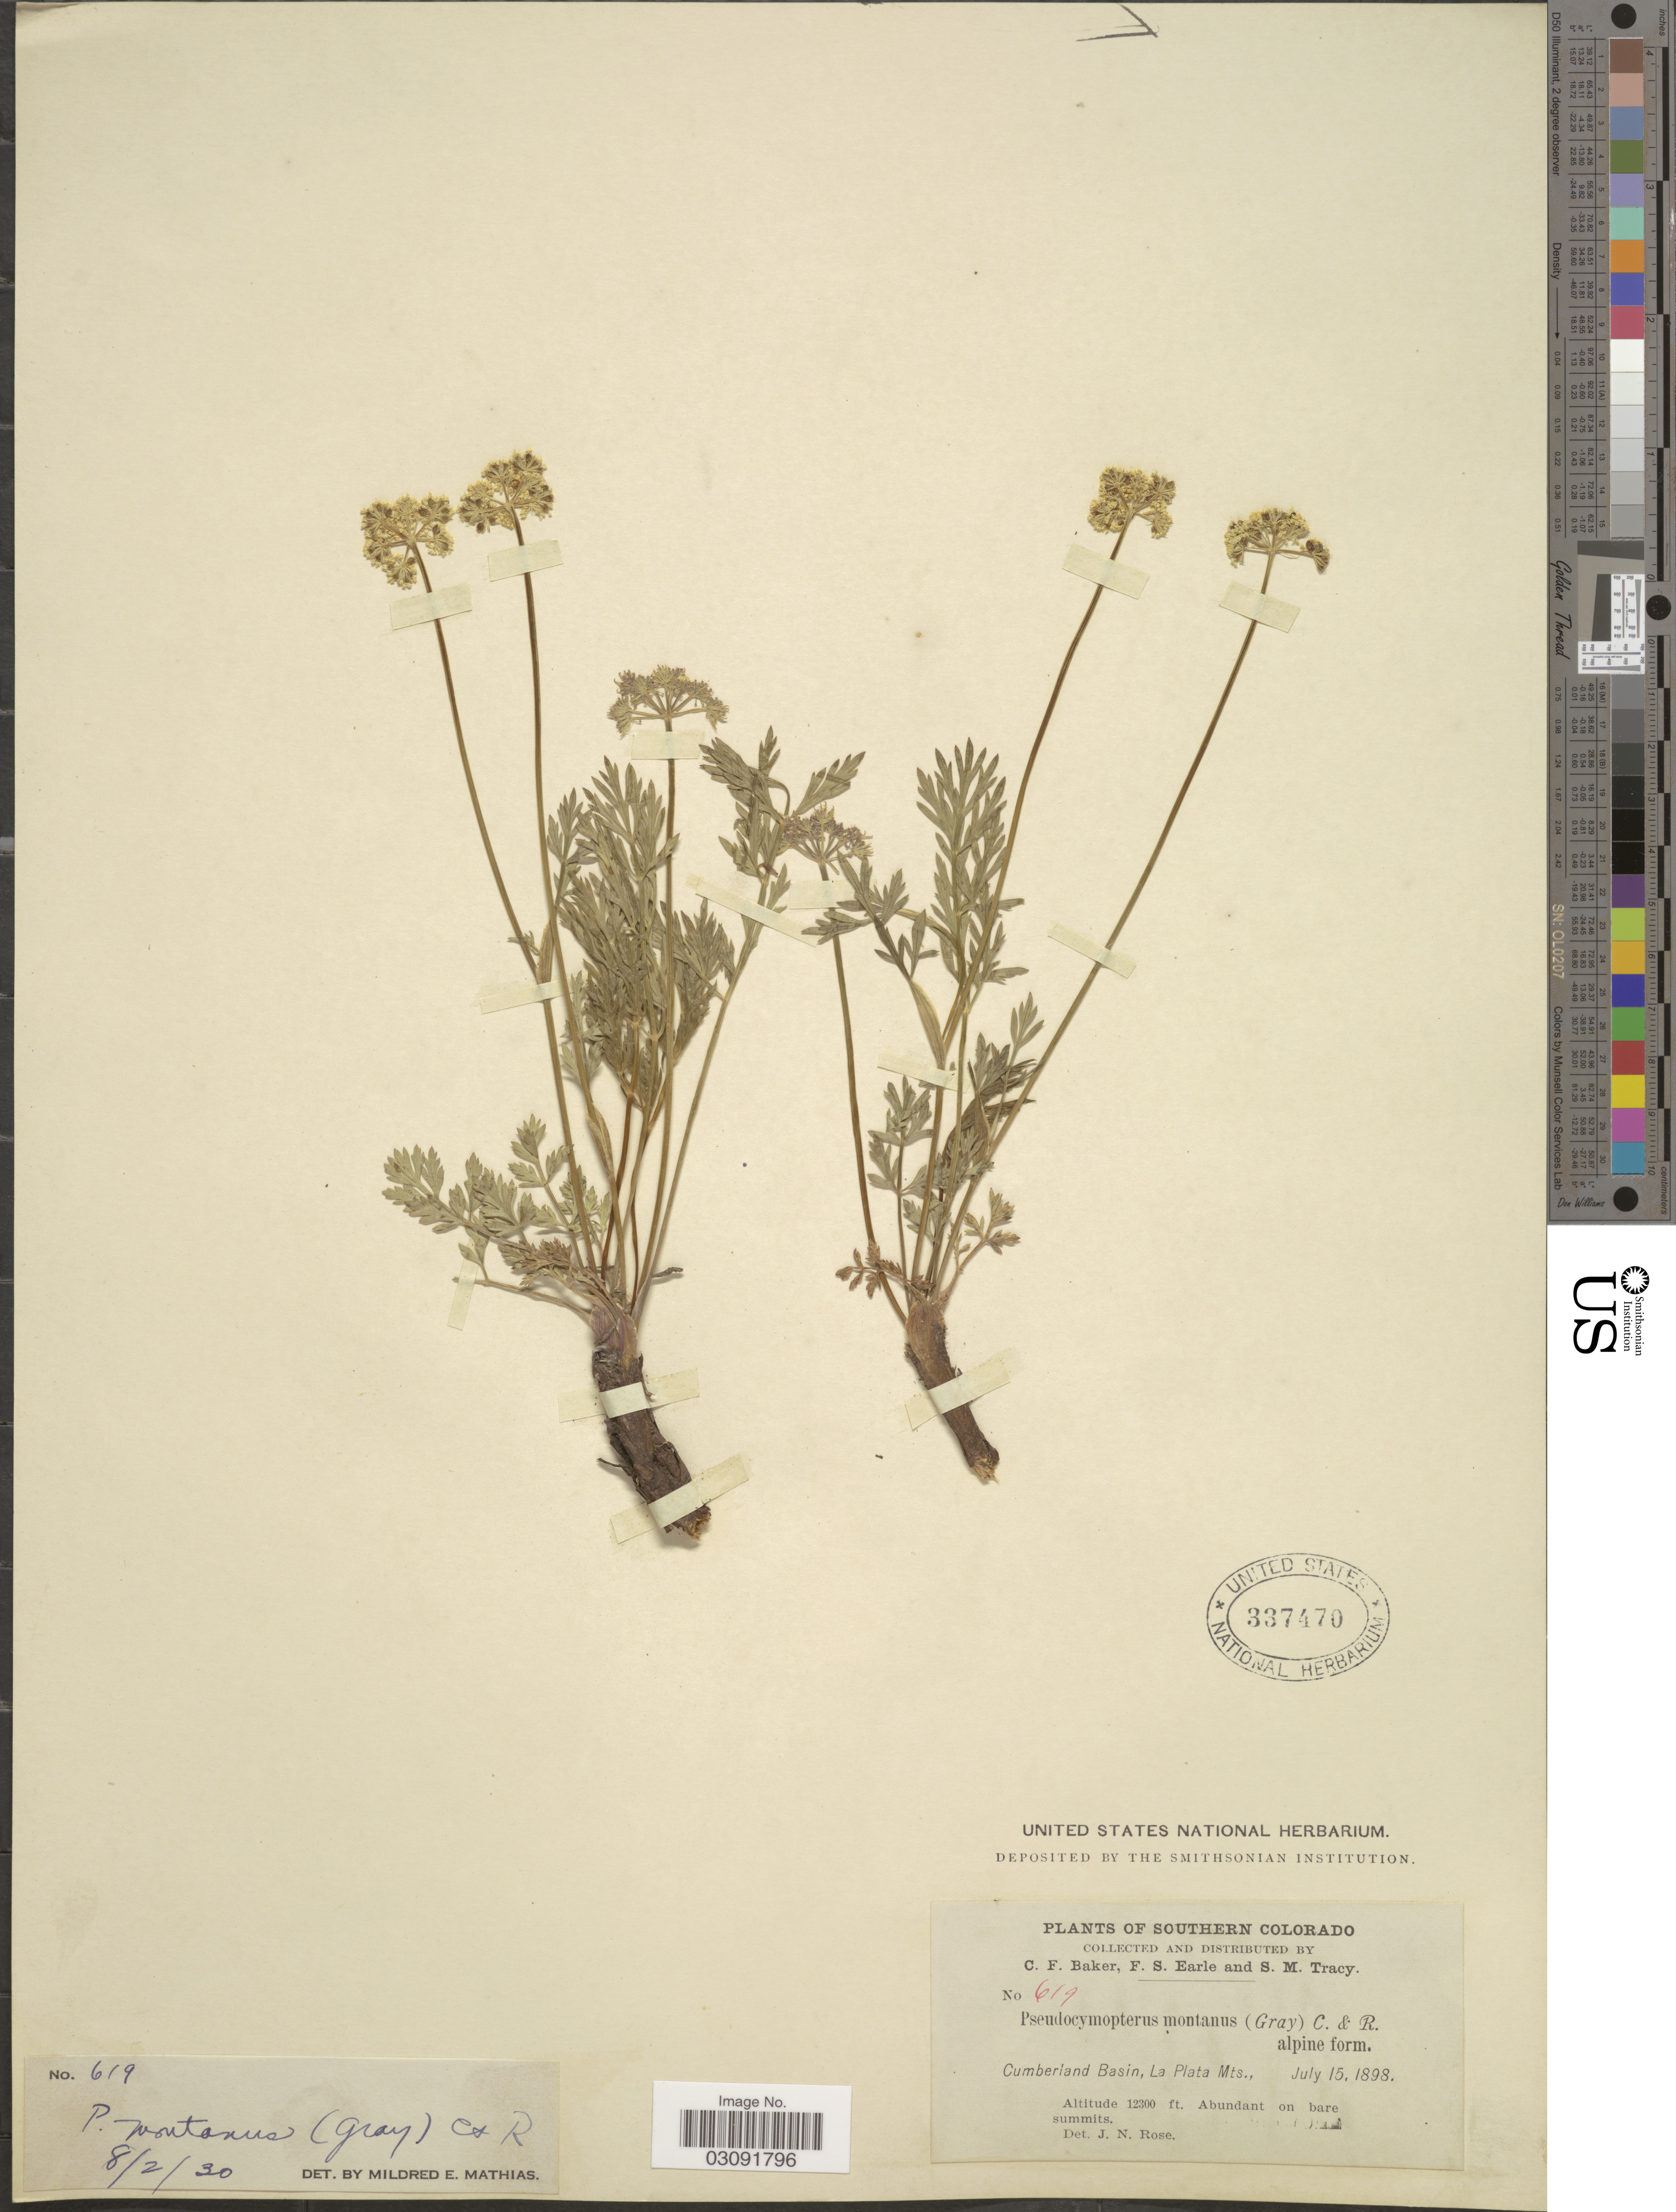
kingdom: Plantae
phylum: Tracheophyta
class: Magnoliopsida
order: Apiales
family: Apiaceae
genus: Pseudocymopterus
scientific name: Pseudocymopterus montanus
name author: (A. Gray) J.M. Coult. & Rose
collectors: C. F. Baker, F. S. Earle & S. M. Tracy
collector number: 619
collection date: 1898-07-15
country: United States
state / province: Colorado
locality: Southern Colorado, Cumberland Basin, La Plata Mts.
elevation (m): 3749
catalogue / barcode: US 337470